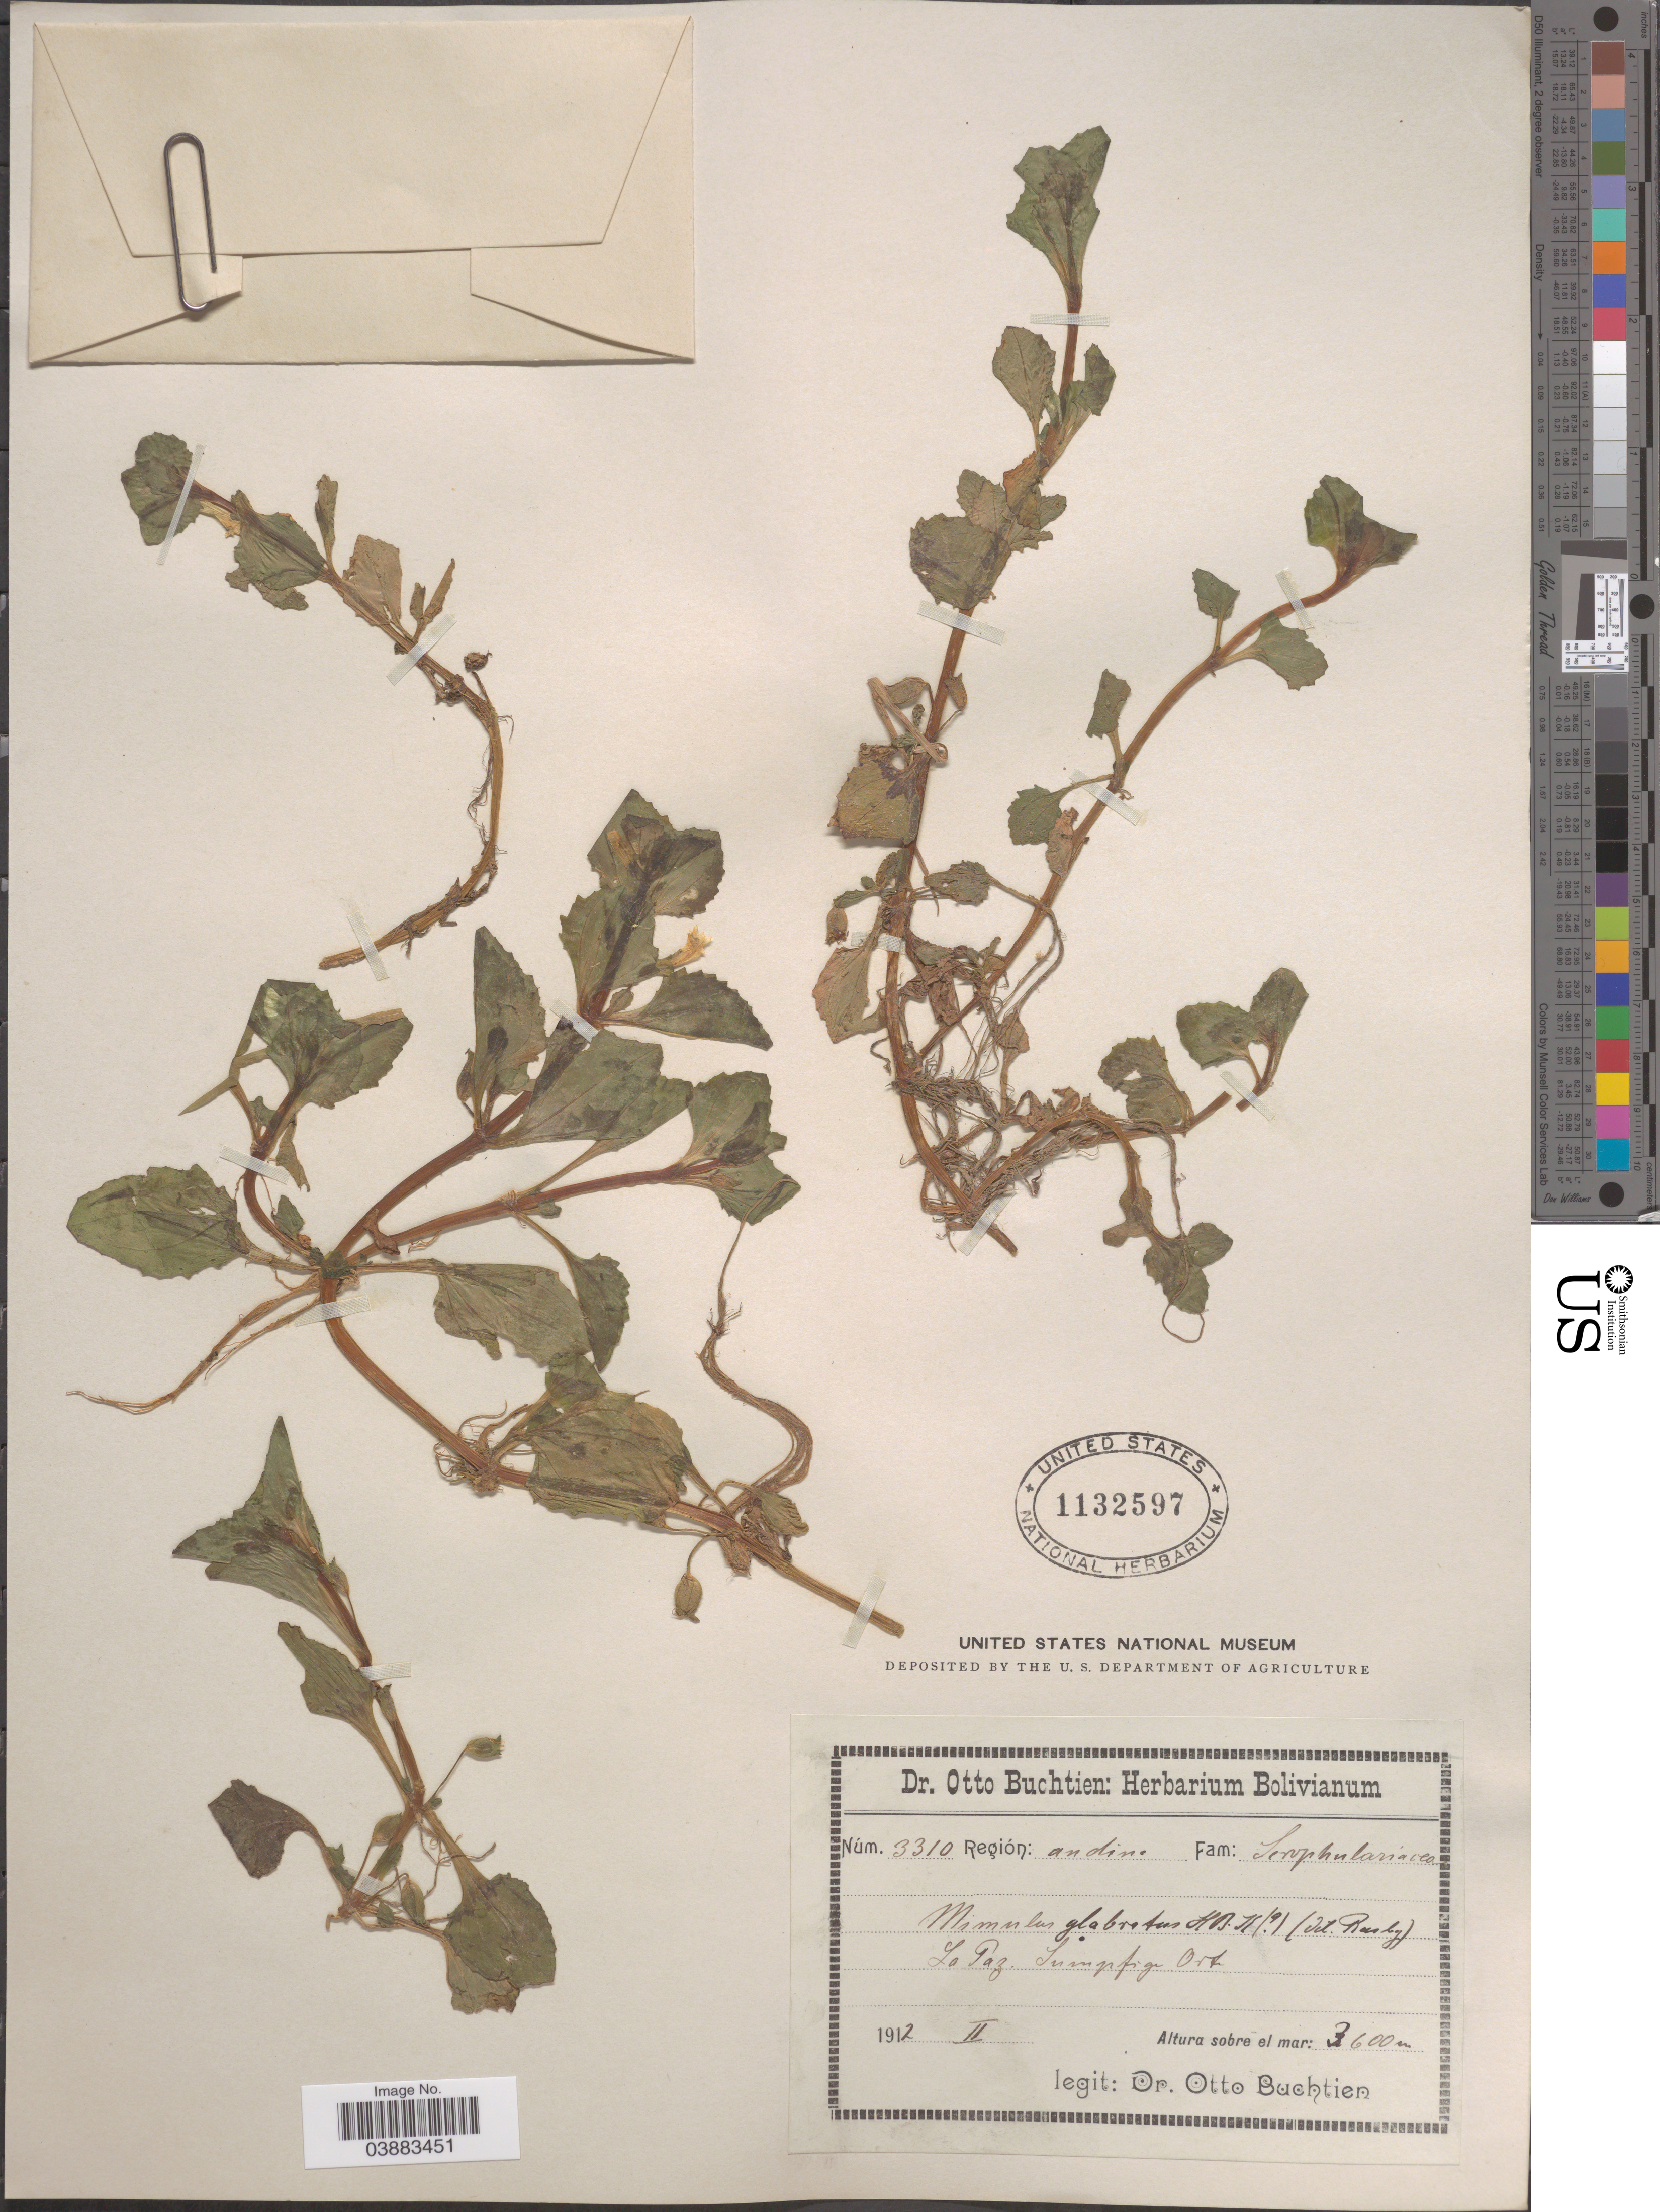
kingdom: Plantae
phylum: Tracheophyta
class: Magnoliopsida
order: Lamiales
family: Phrymaceae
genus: Mimulus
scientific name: Mimulus glabratus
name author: Kunth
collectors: O. Buchtien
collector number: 3310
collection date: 1912-02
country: Bolivia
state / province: La Paz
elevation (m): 3600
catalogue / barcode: US 1132597